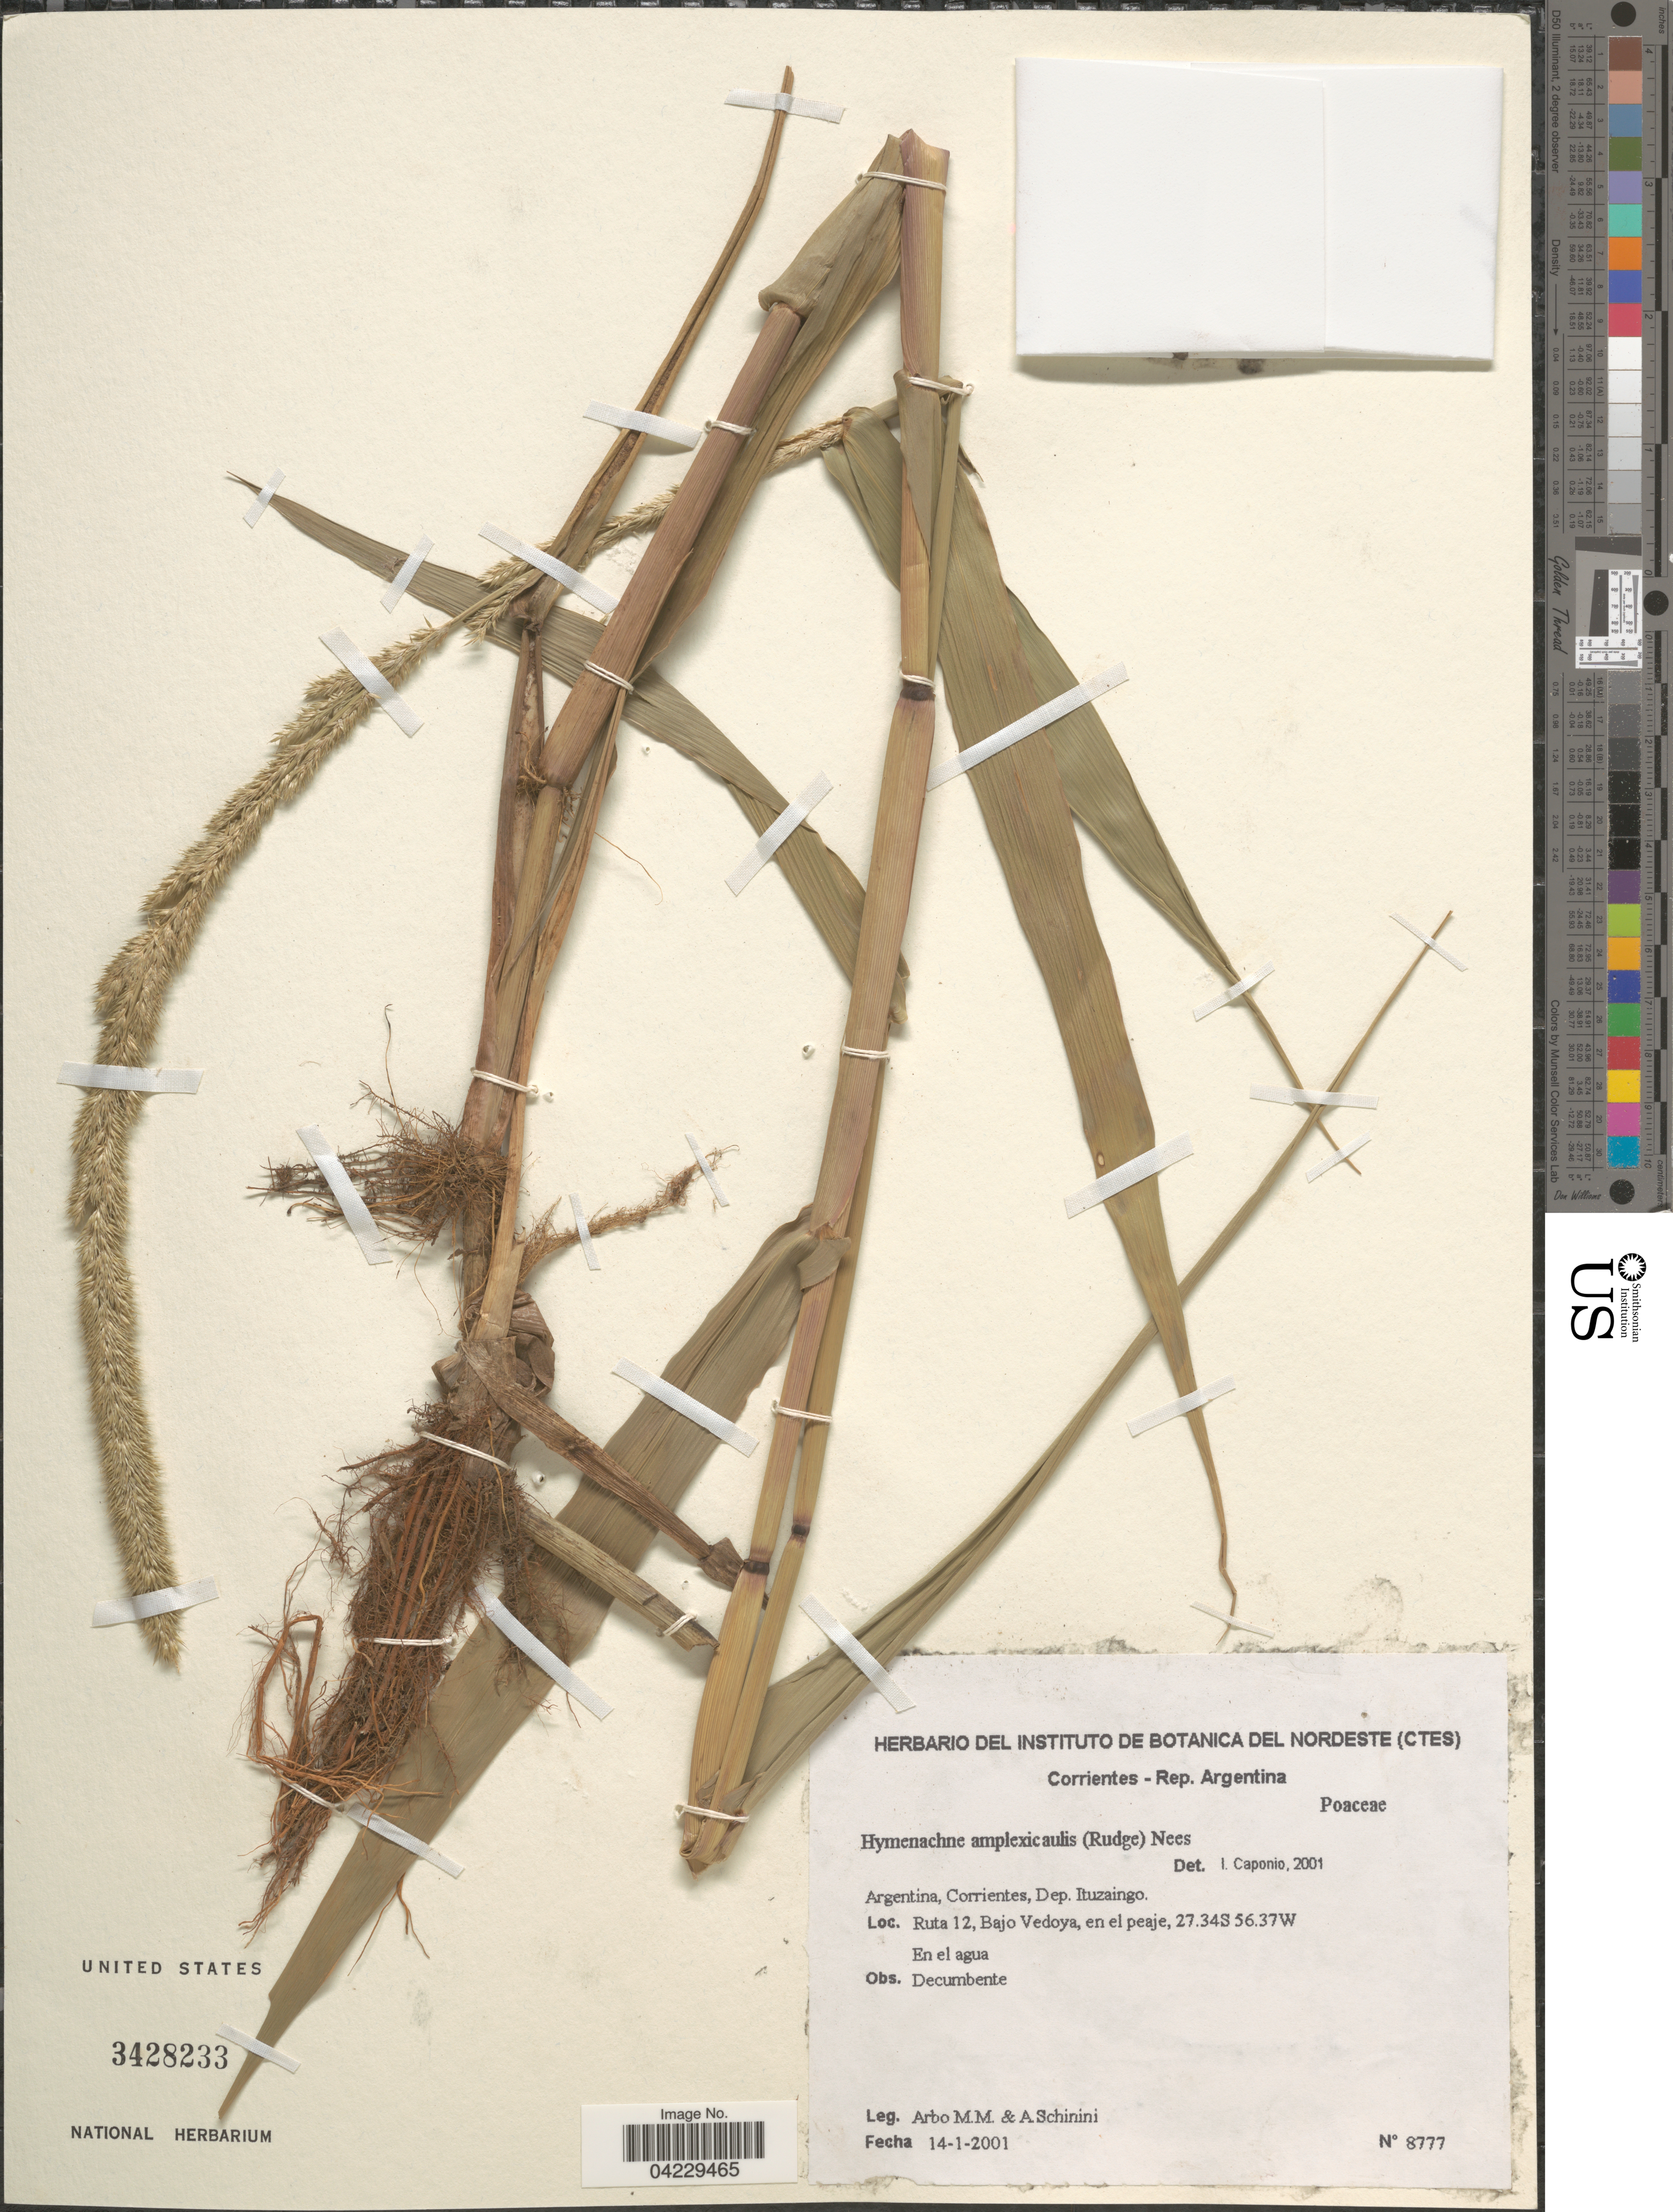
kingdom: Plantae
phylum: Tracheophyta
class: Liliopsida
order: Poales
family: Poaceae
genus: Hymenachne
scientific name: Hymenachne amplexicaulis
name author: (Rudge) Nees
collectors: M. M. Arbo & A. Schinini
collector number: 8777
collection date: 2001-01-14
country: Argentina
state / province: Corrientes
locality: Dep. Ituzaingo. Ruta 12, Bajo Vedoya, en el peaje.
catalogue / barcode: US 3428233